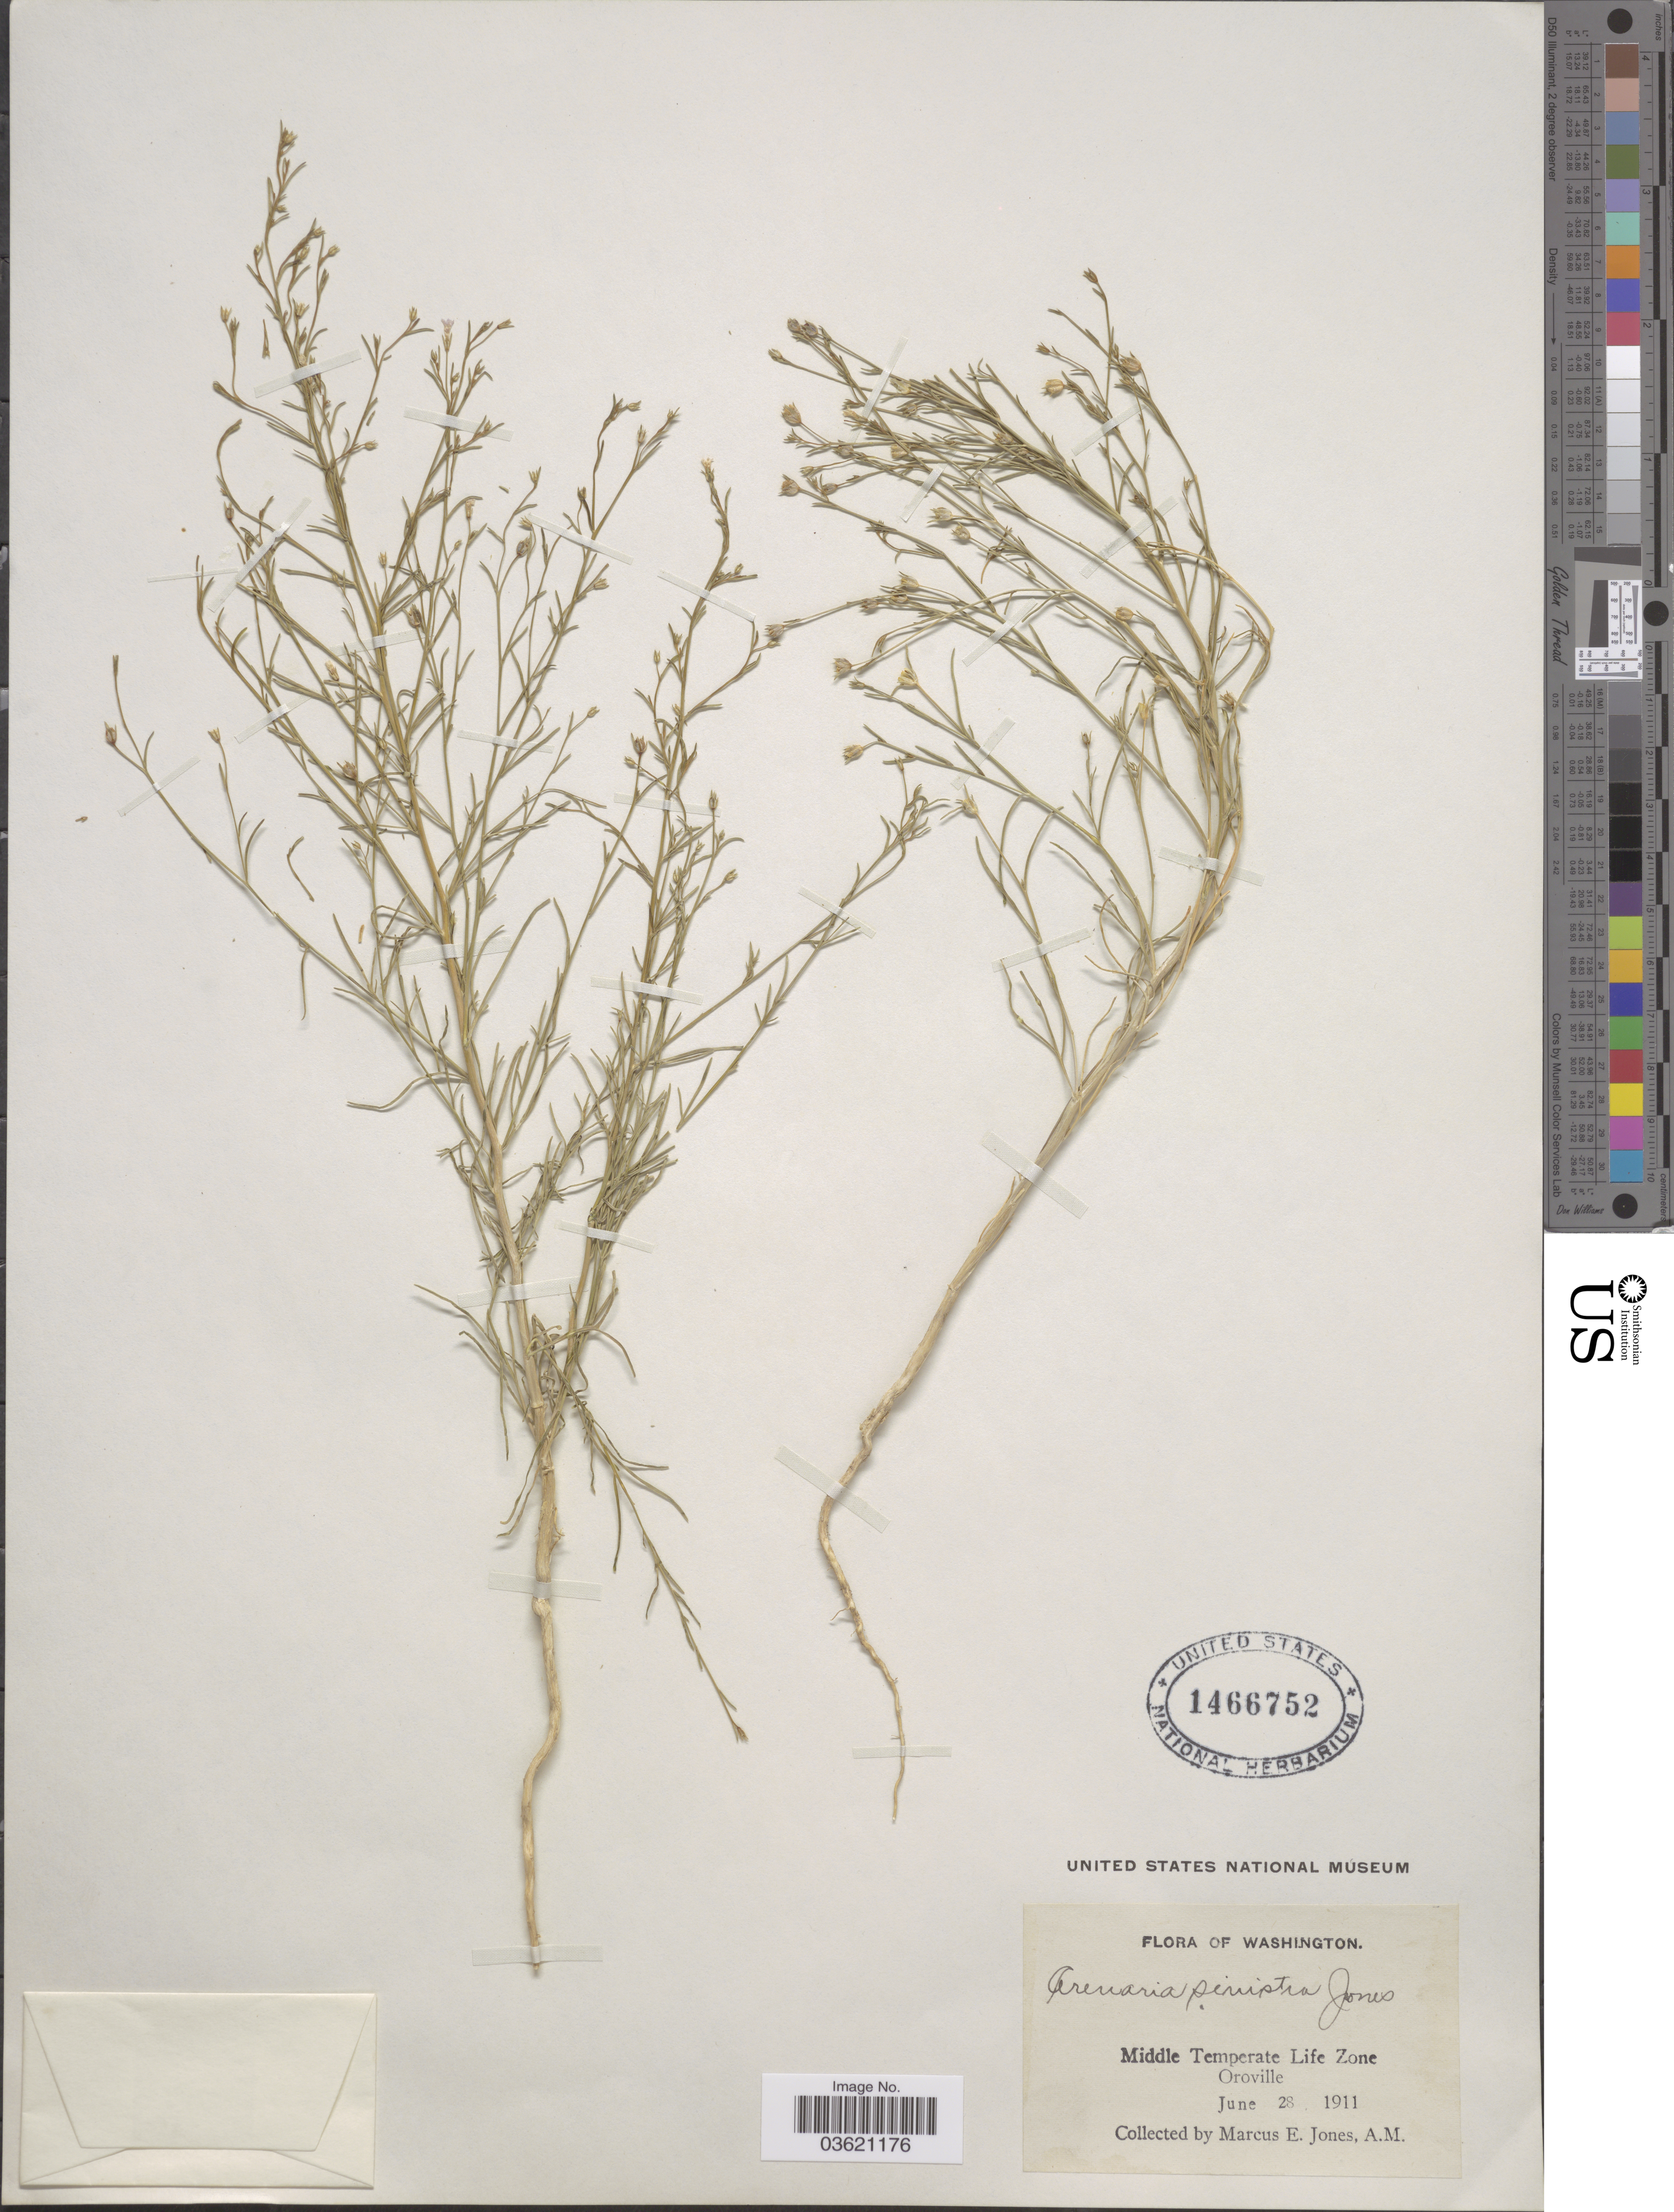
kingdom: Plantae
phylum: Tracheophyta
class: Magnoliopsida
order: Caryophyllales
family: Caryophyllaceae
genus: Arenaria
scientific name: Arenaria sinistra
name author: Jones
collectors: M. E. Jones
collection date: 1911-06-28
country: United States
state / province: Washington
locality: Middle Temperate Life Zone. Oroville.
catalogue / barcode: US 1466752